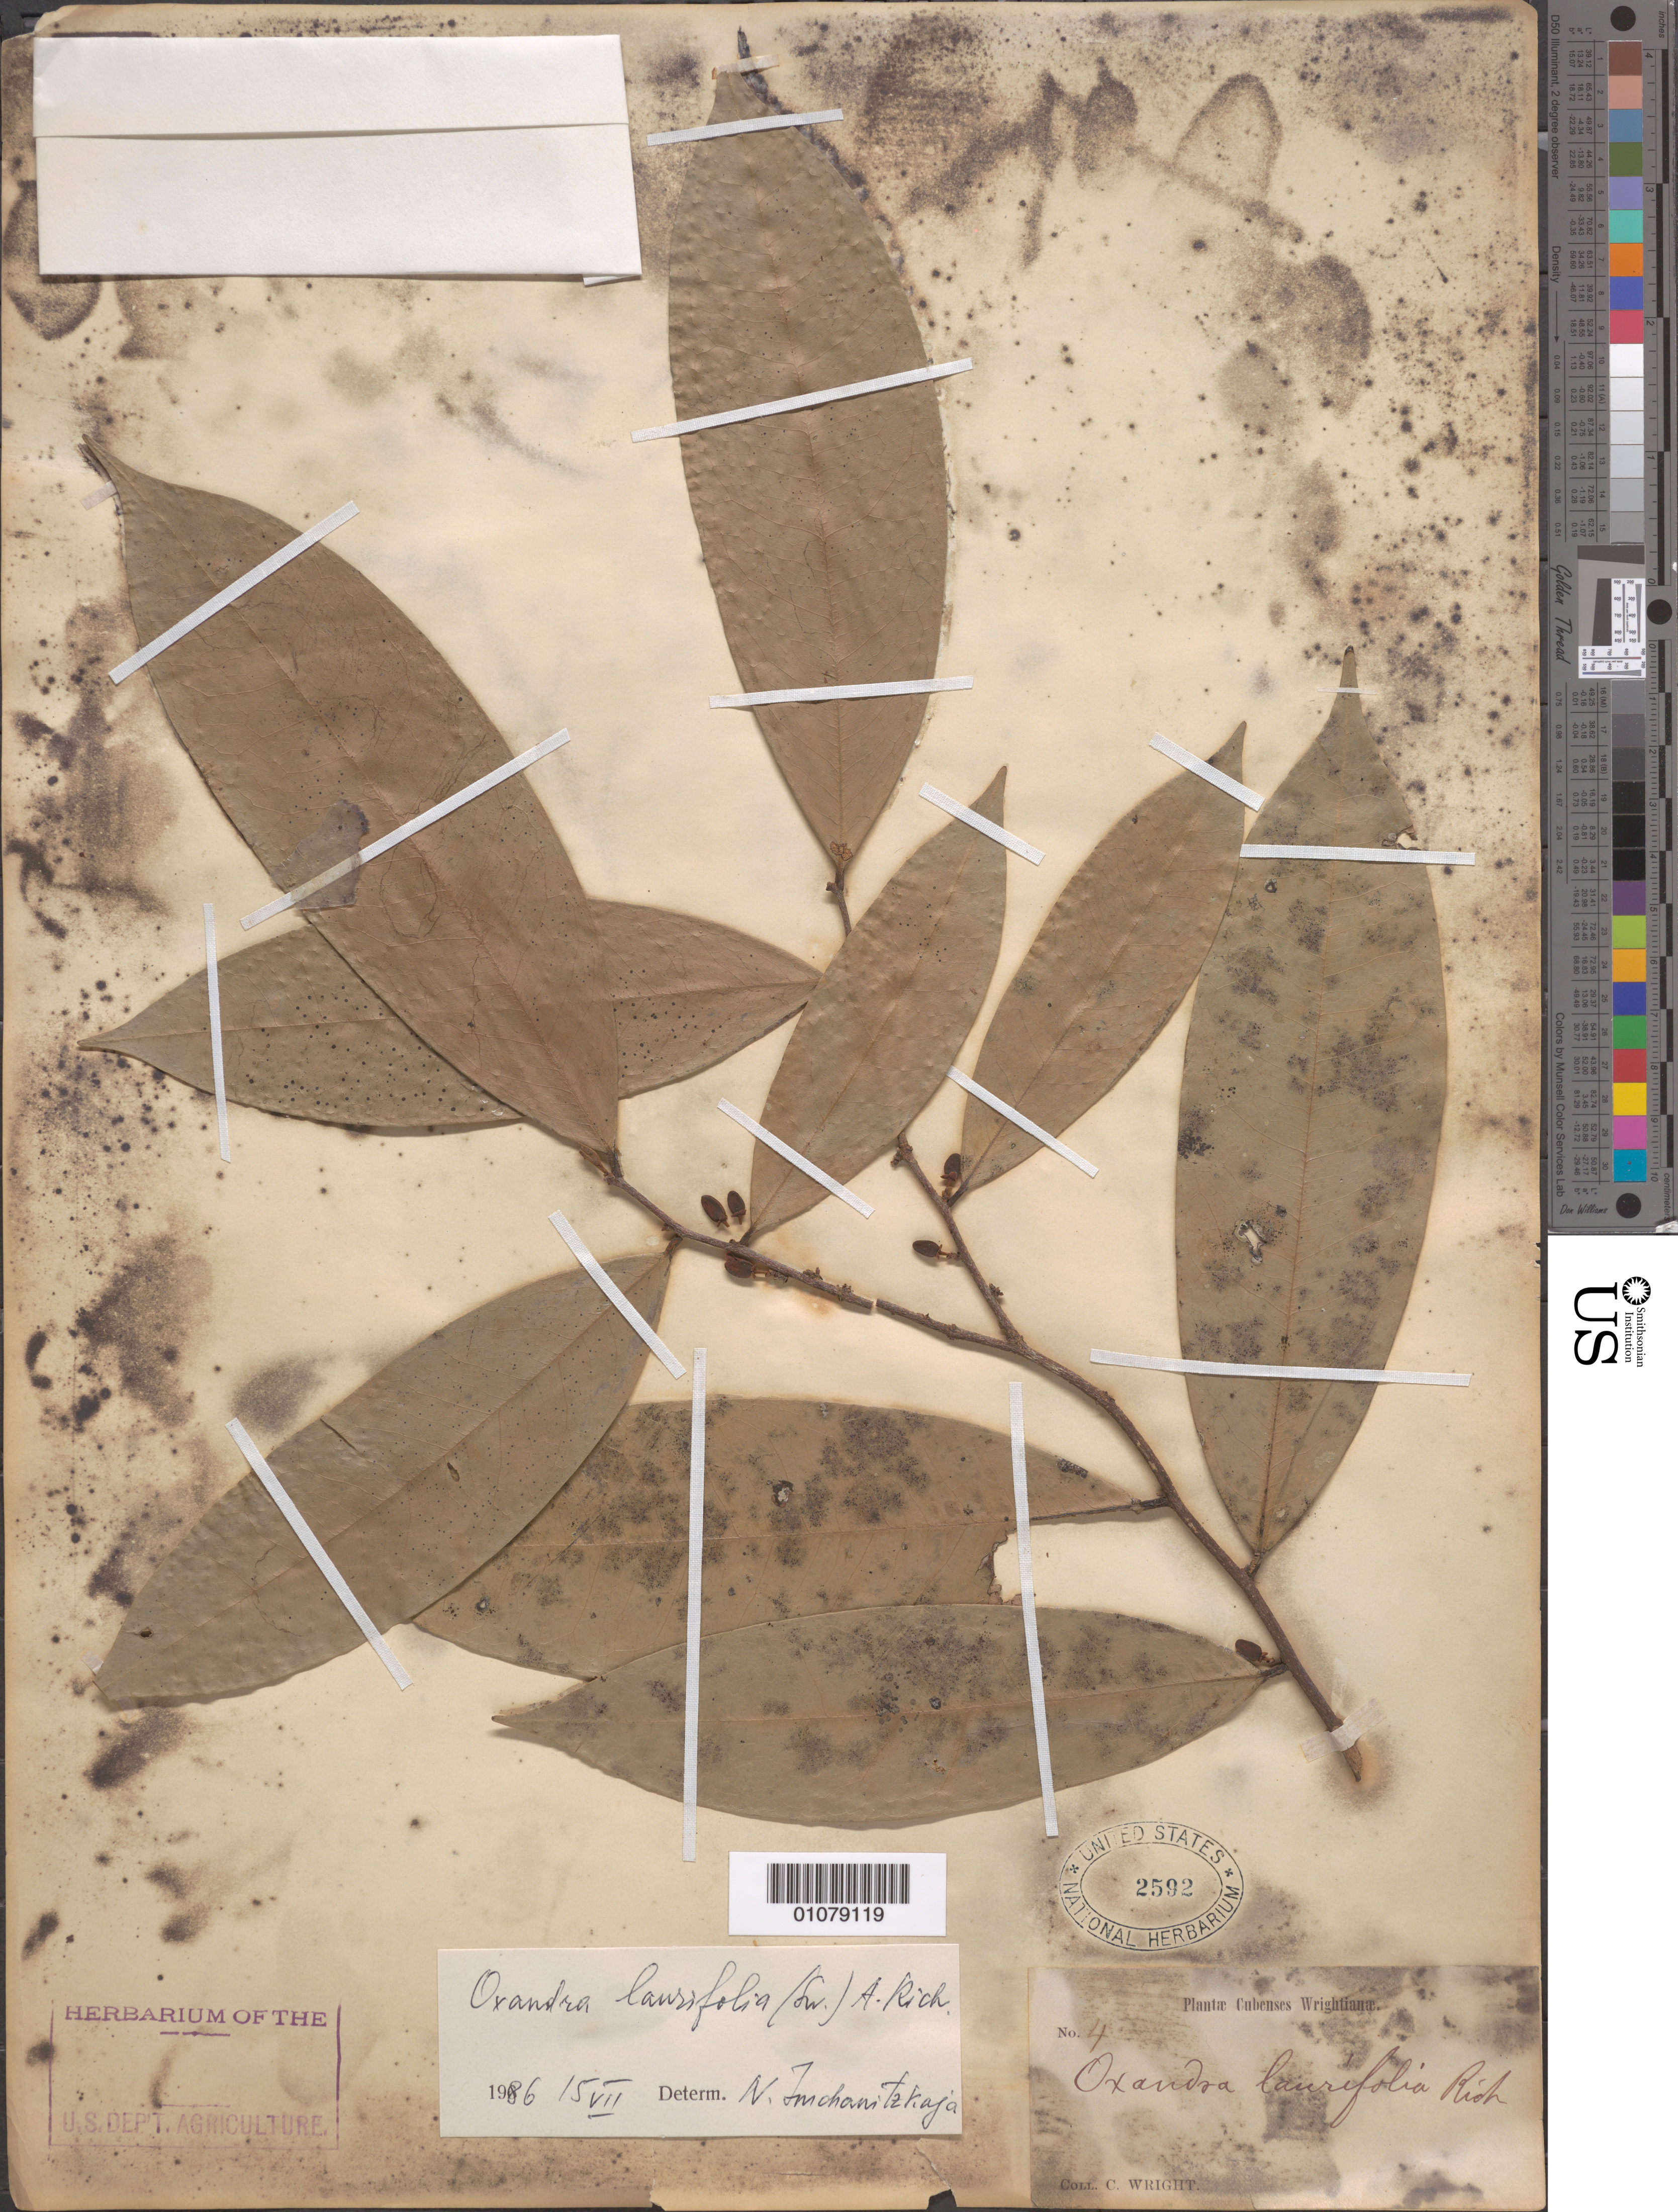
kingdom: Plantae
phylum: Tracheophyta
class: Magnoliopsida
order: Magnoliales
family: Annonaceae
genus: Oxandra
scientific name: Oxandra lanceolata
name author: (Sw.) Baill.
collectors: C. Wright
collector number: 4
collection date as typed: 1800 to 1899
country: Cuba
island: Cuba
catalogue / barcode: US 2592